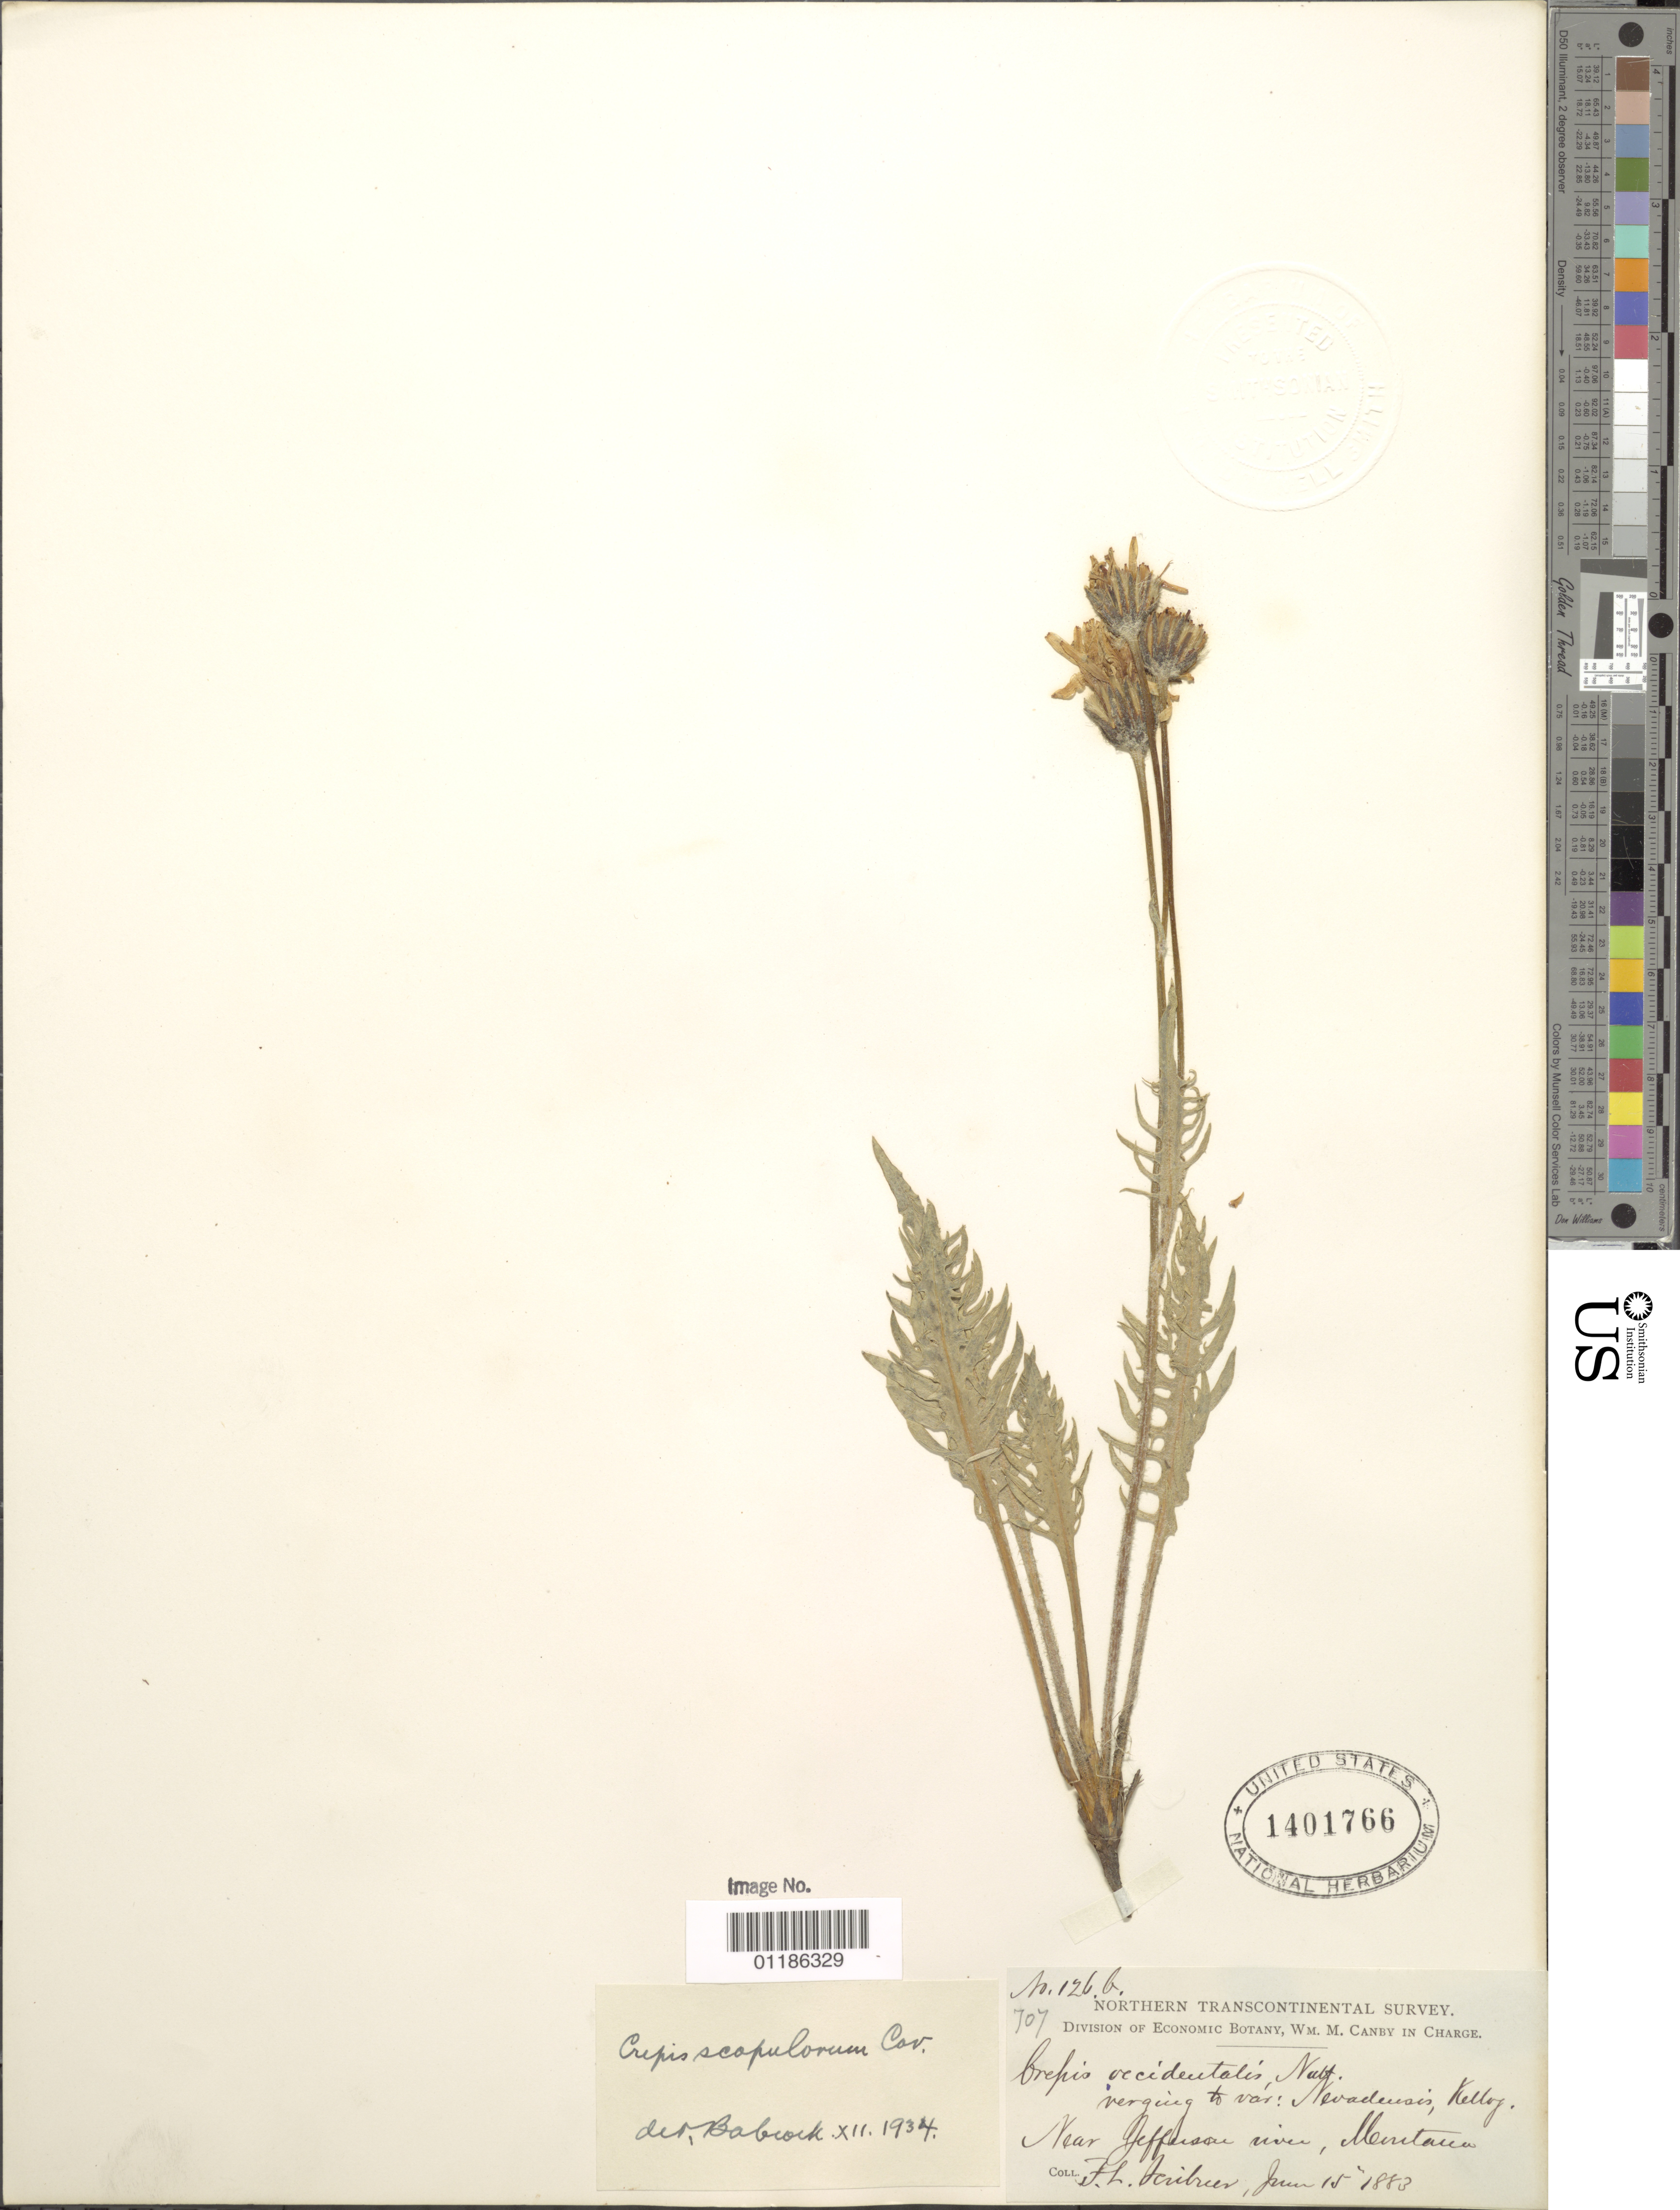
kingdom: Plantae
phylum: Tracheophyta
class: Magnoliopsida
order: Asterales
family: Asteraceae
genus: Crepis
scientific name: Crepis modocensis subsp. modocensis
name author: Greene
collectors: F. L. Scribner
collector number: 126 b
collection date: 1883-06-15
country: United States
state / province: Montana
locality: Near Jefferson.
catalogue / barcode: US 1401766